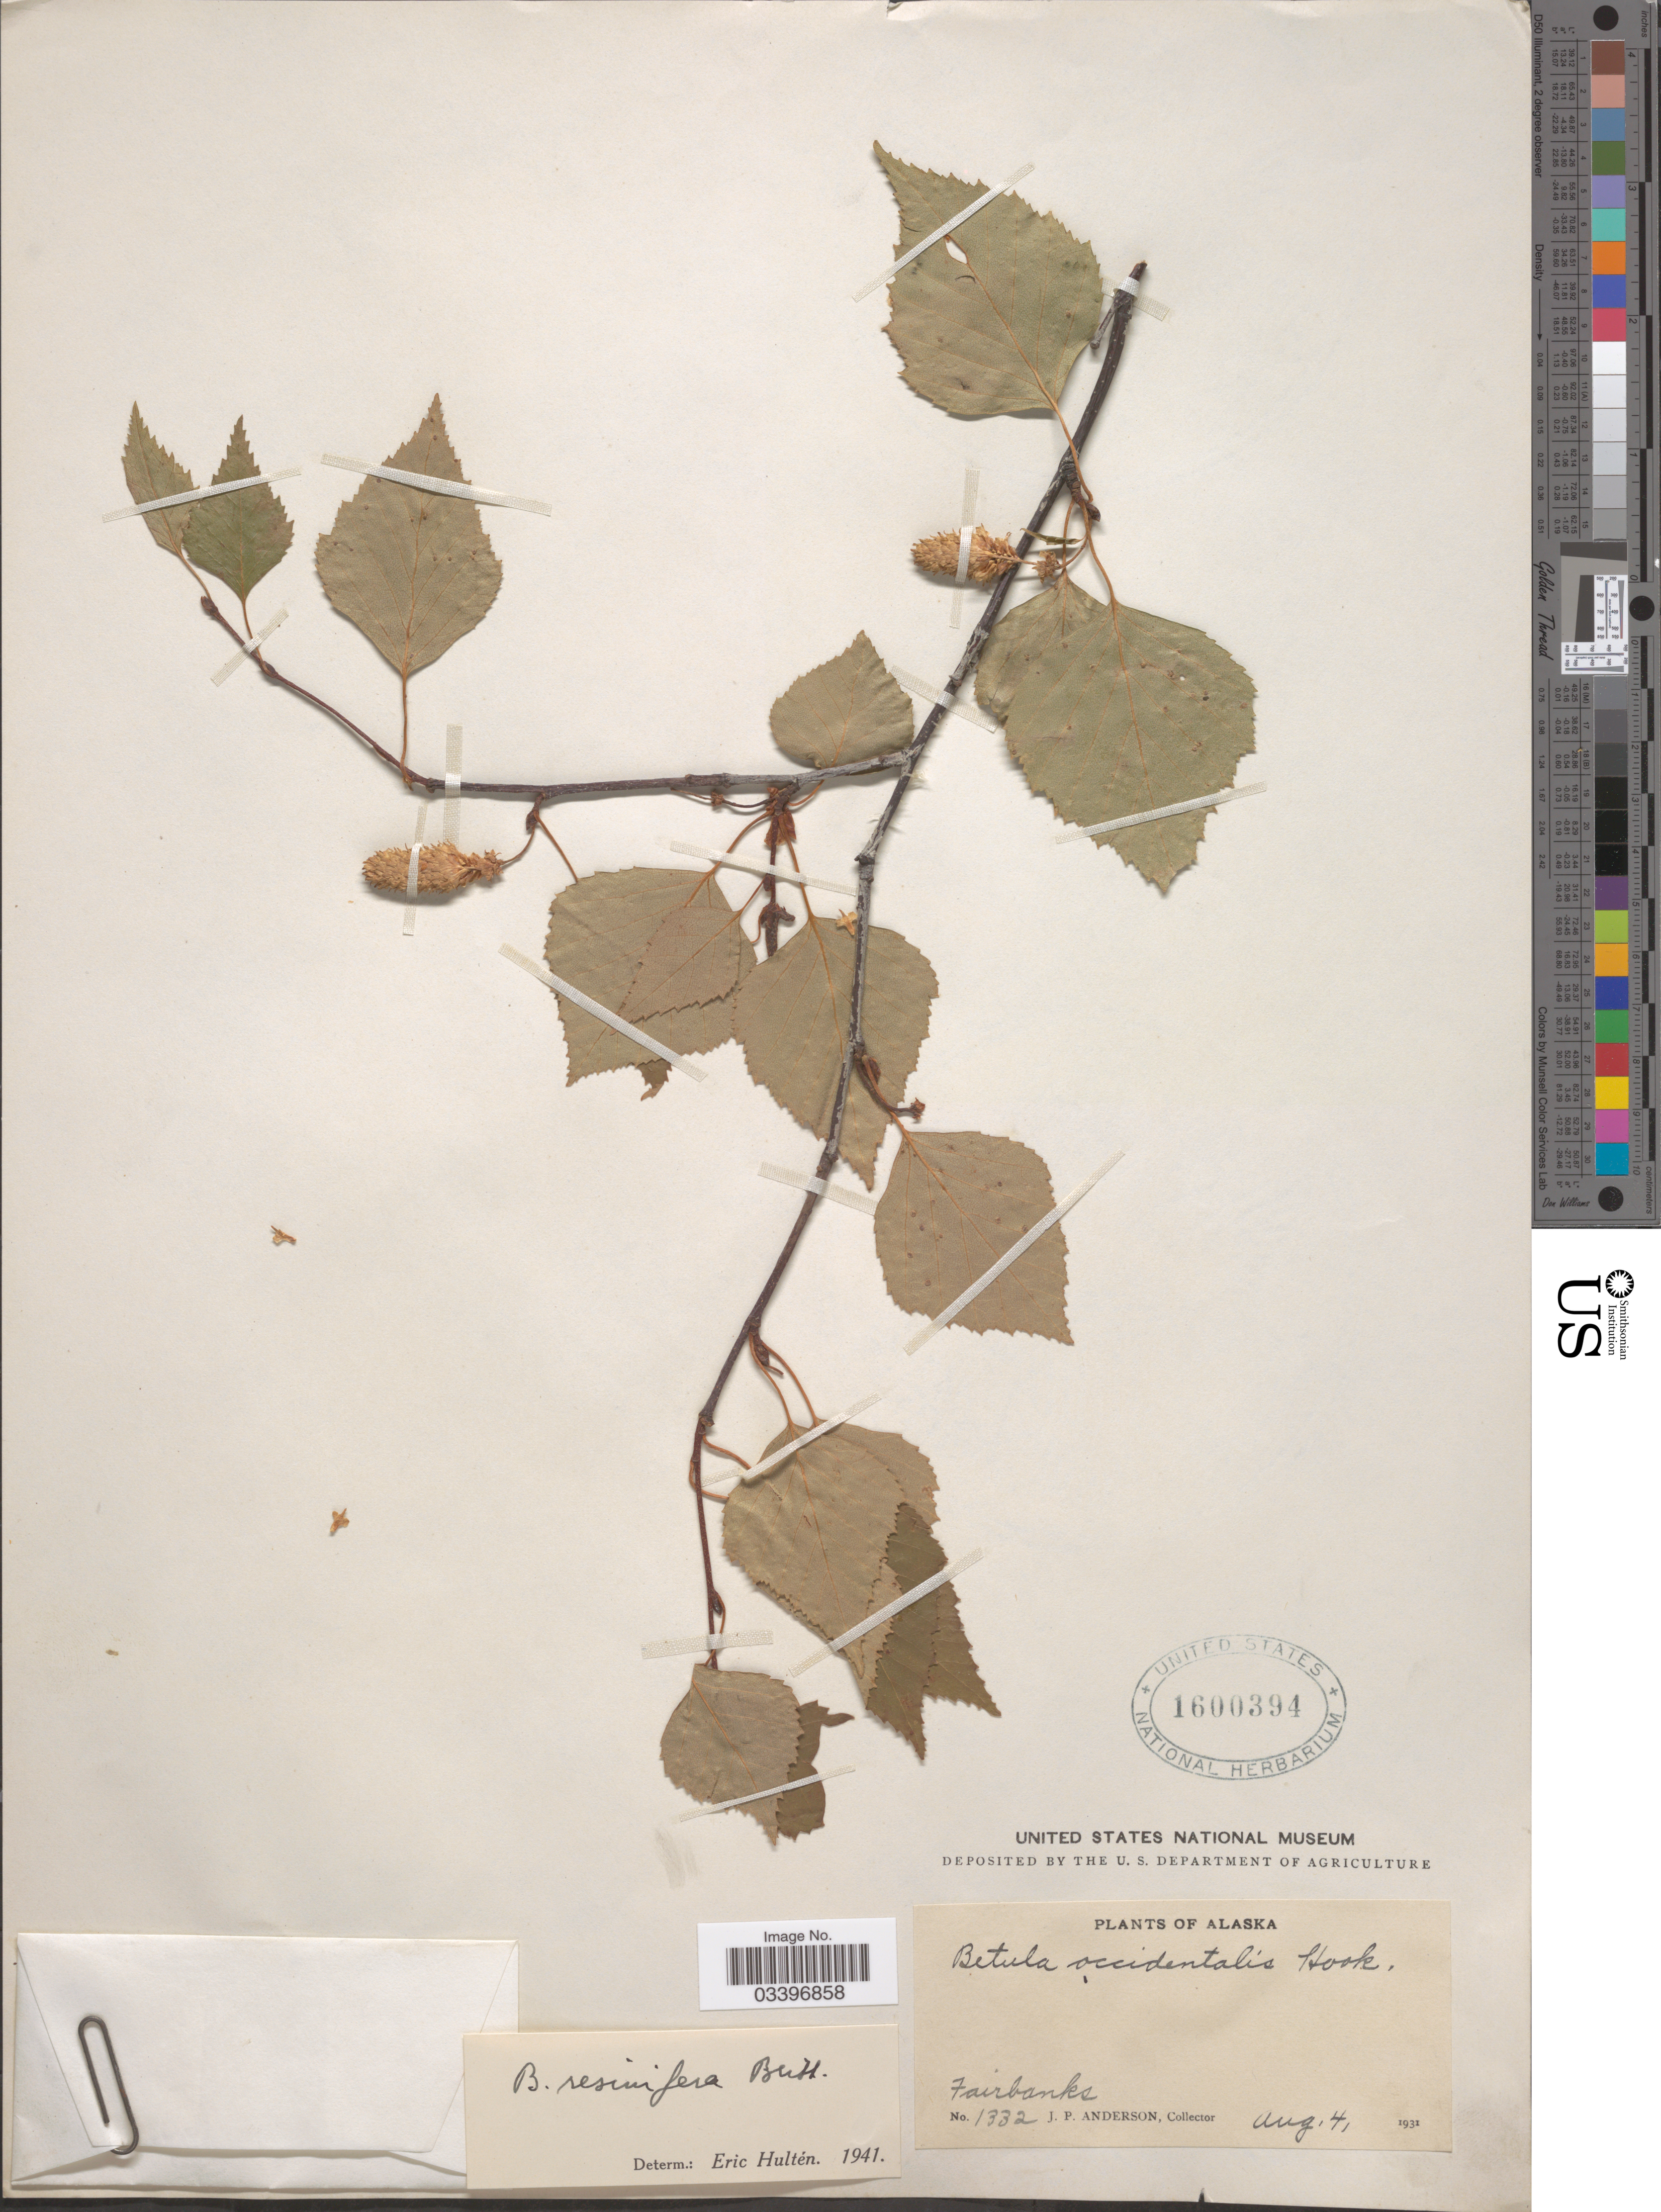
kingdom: Plantae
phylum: Tracheophyta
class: Magnoliopsida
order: Fagales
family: Betulaceae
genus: Betula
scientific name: Betula resinifera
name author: Britton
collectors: J. P. Anderson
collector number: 1332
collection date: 1931-08-04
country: United States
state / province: Alaska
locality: Fairbanks.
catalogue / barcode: US 1600394